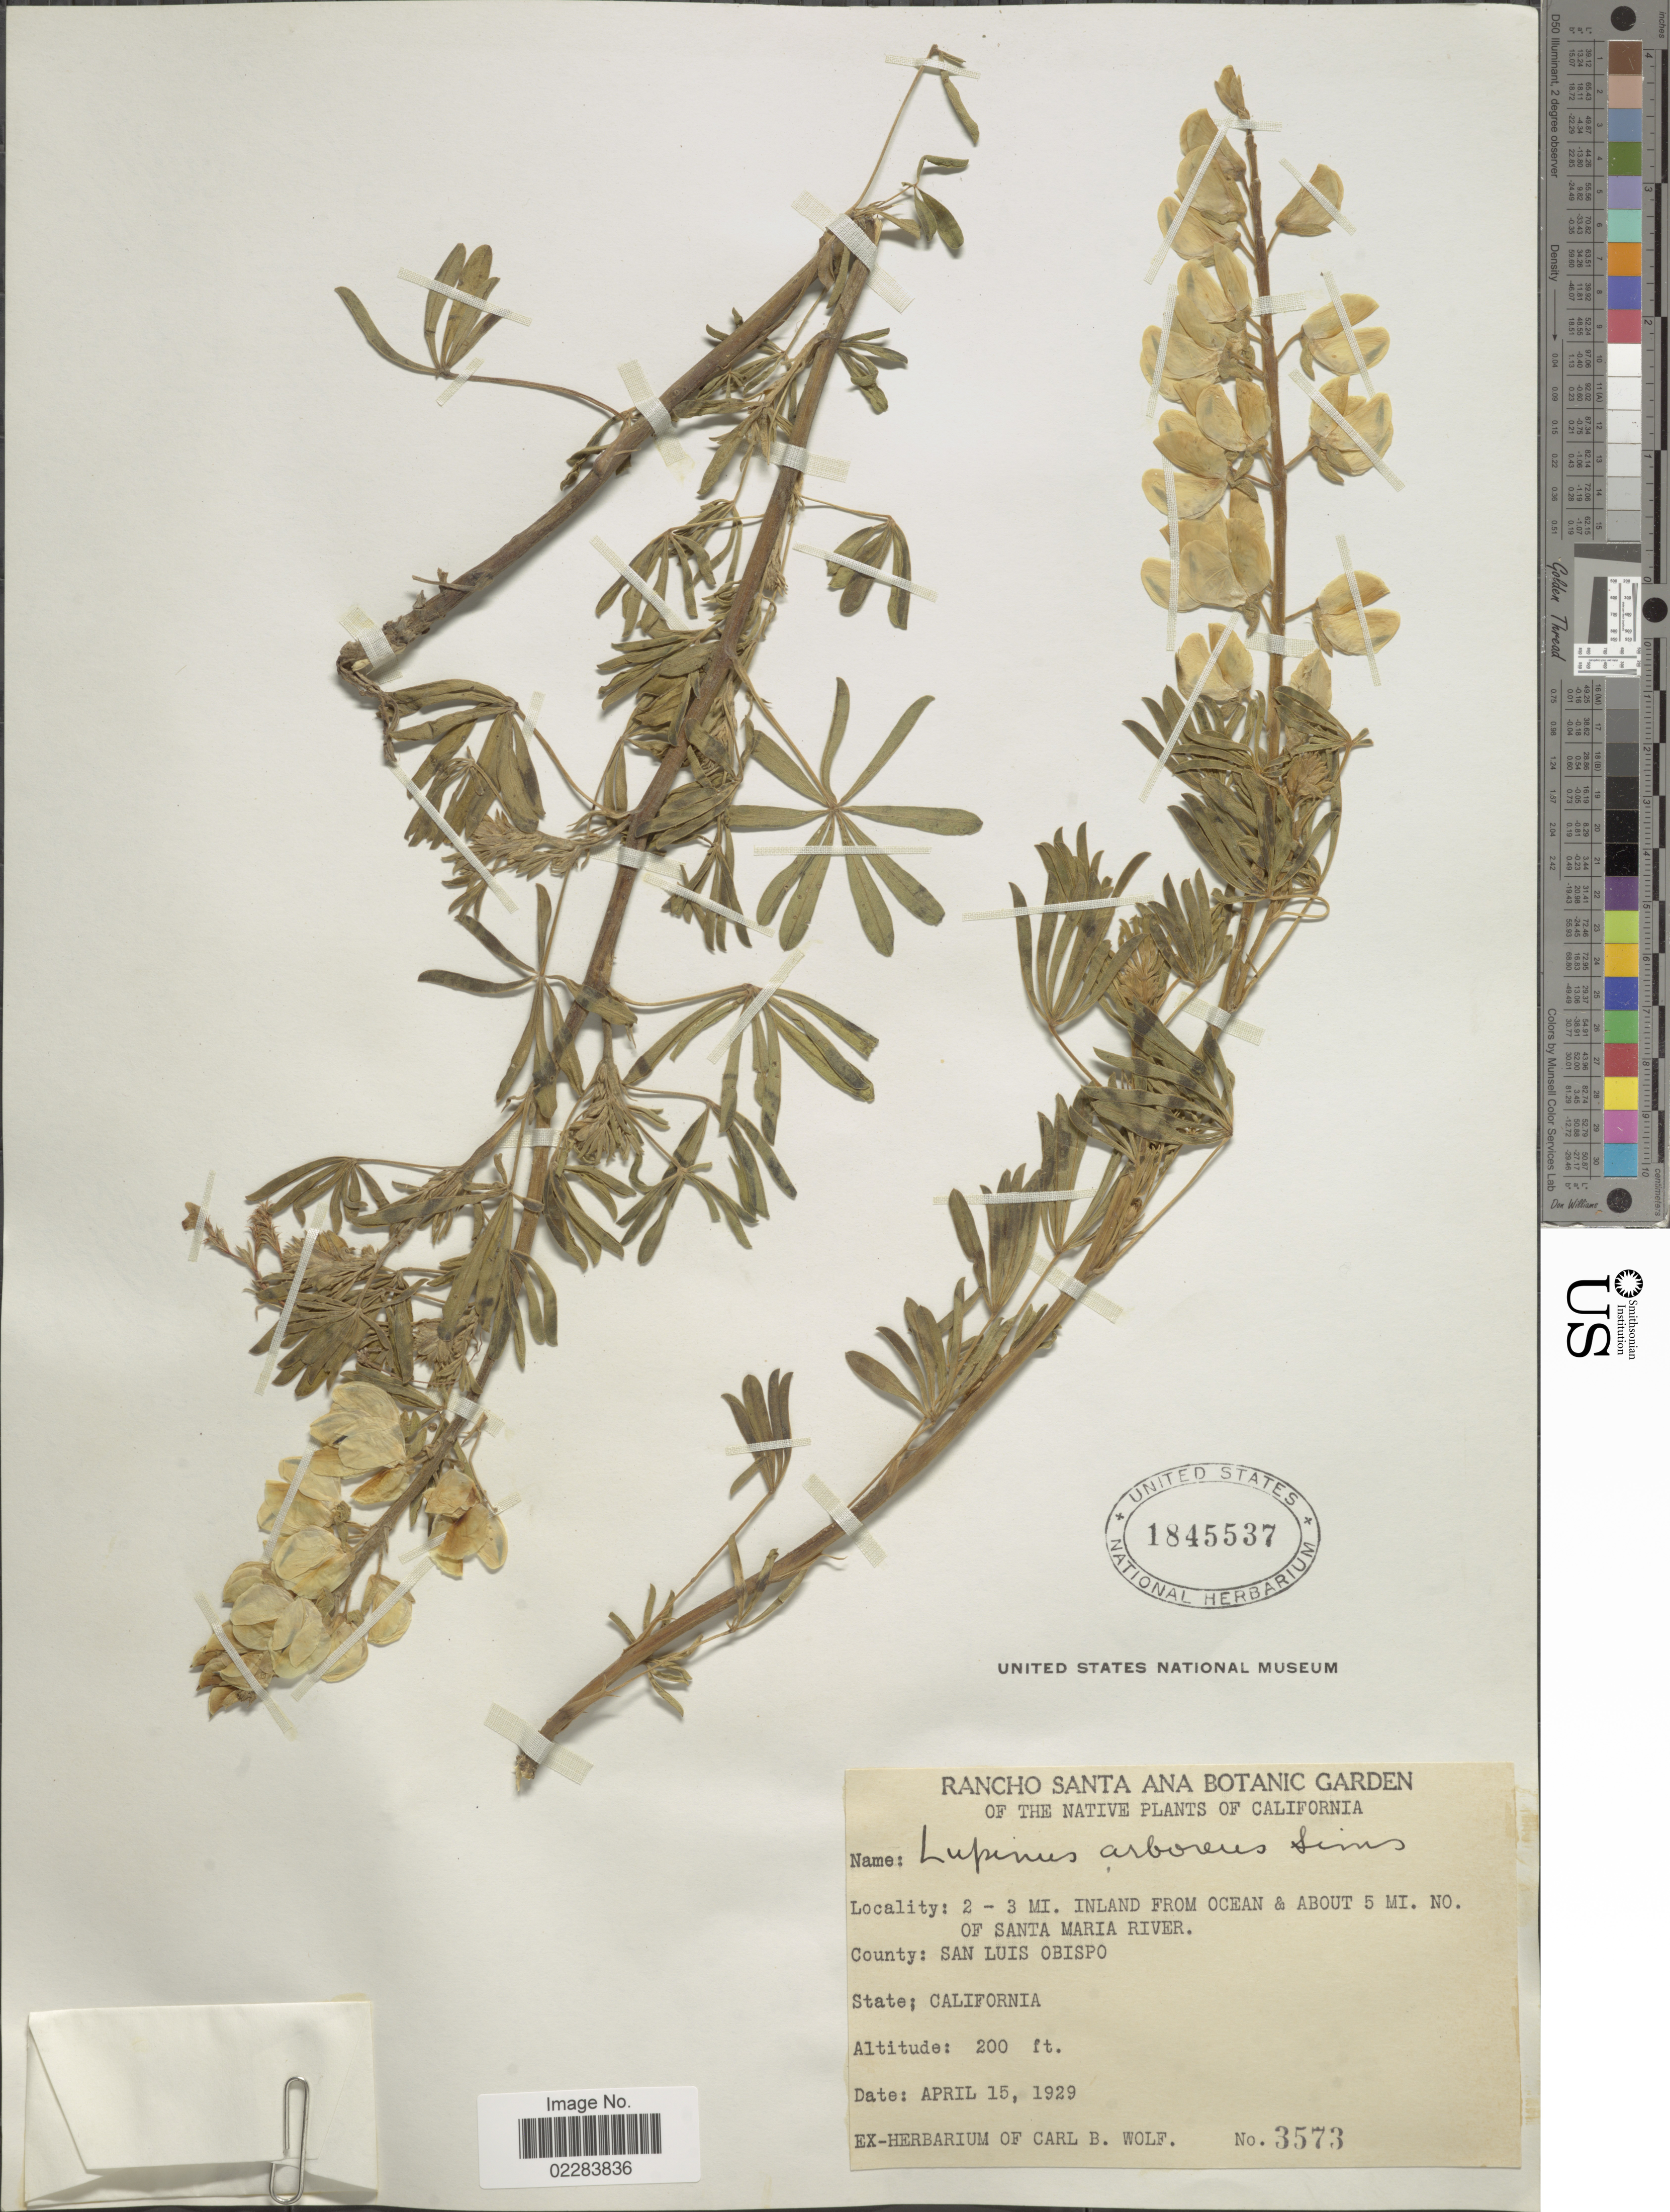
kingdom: Plantae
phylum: Tracheophyta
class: Magnoliopsida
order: Fabales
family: Fabaceae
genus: Lupinus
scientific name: Lupinus arboreus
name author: Sims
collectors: ex herb. Carl B. Wolf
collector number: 3573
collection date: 1929-04-15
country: United States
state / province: California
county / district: San Luis Obispo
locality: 2-3 mi. inland from ocean & about 5 mi. NO. of Santa Maria River. County: San Luis Obispo.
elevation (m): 61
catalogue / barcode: US 1845537